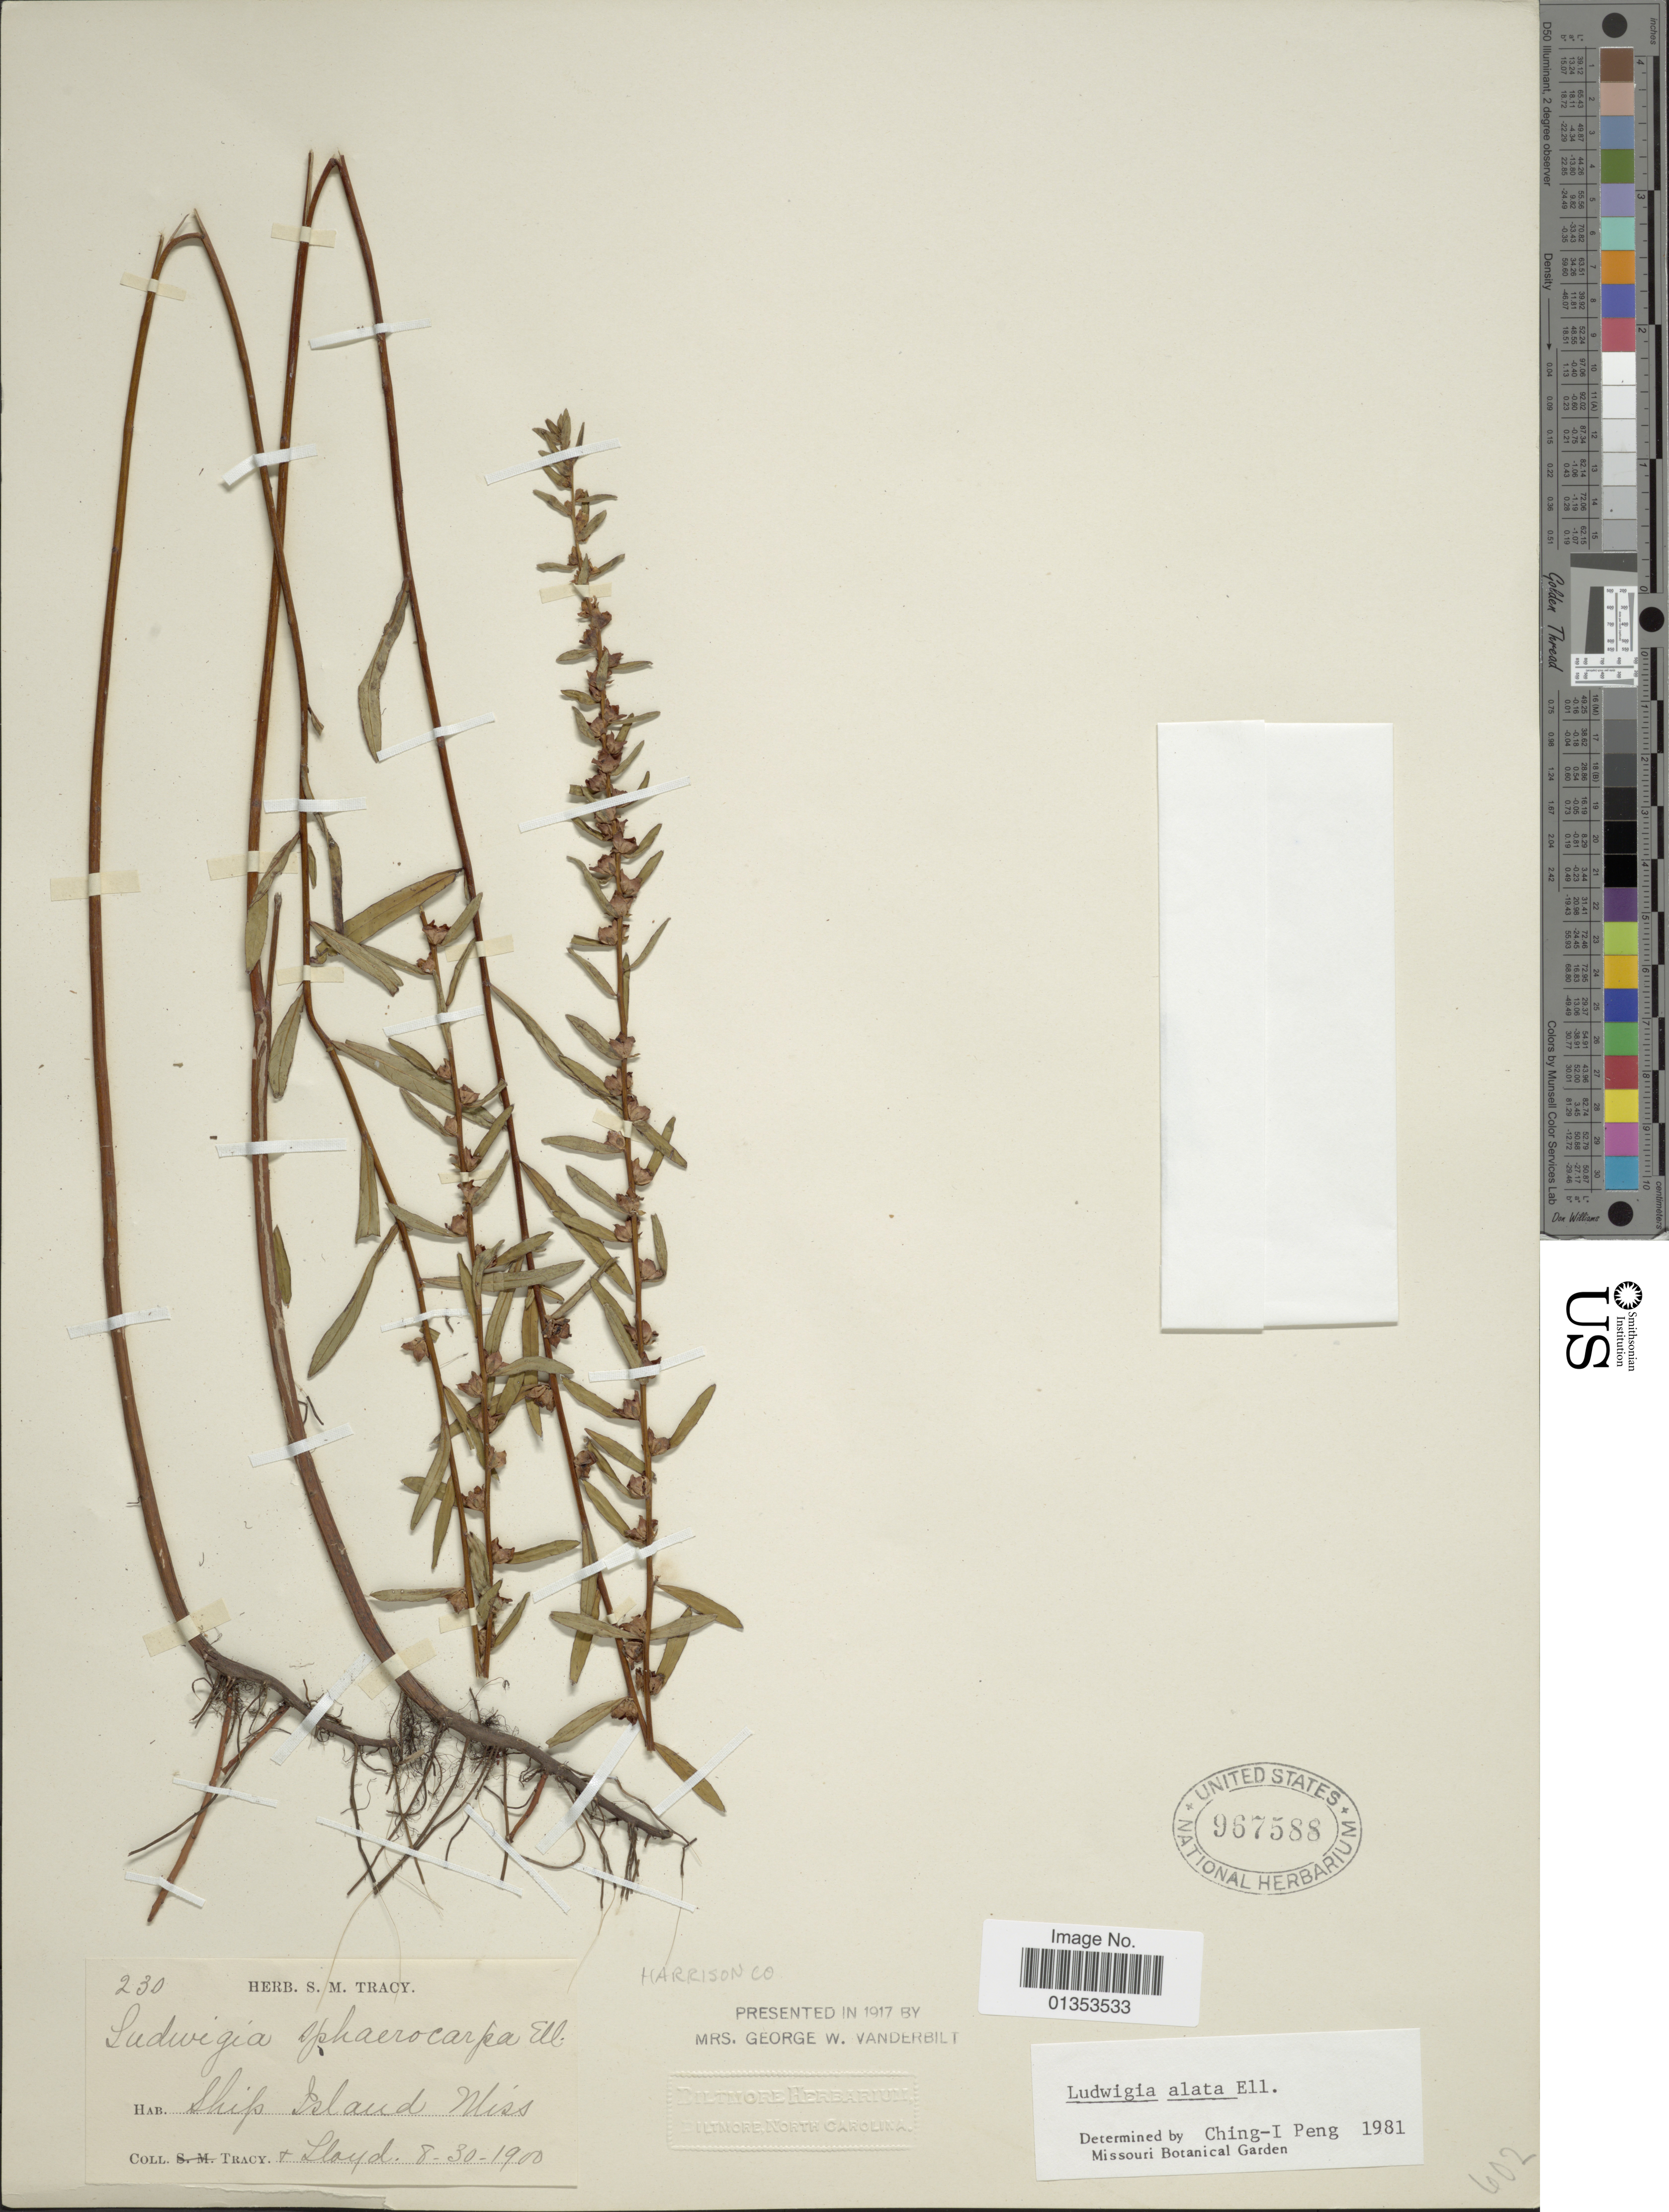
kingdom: Plantae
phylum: Tracheophyta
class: Magnoliopsida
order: Myrtales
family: Onagraceae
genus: Ludwigia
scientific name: Ludwigia alata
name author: Elliott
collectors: -. Tracy & -- Lloyd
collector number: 230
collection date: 1900-08-30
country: United States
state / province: Mississippi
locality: Ship Island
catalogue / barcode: US 967588